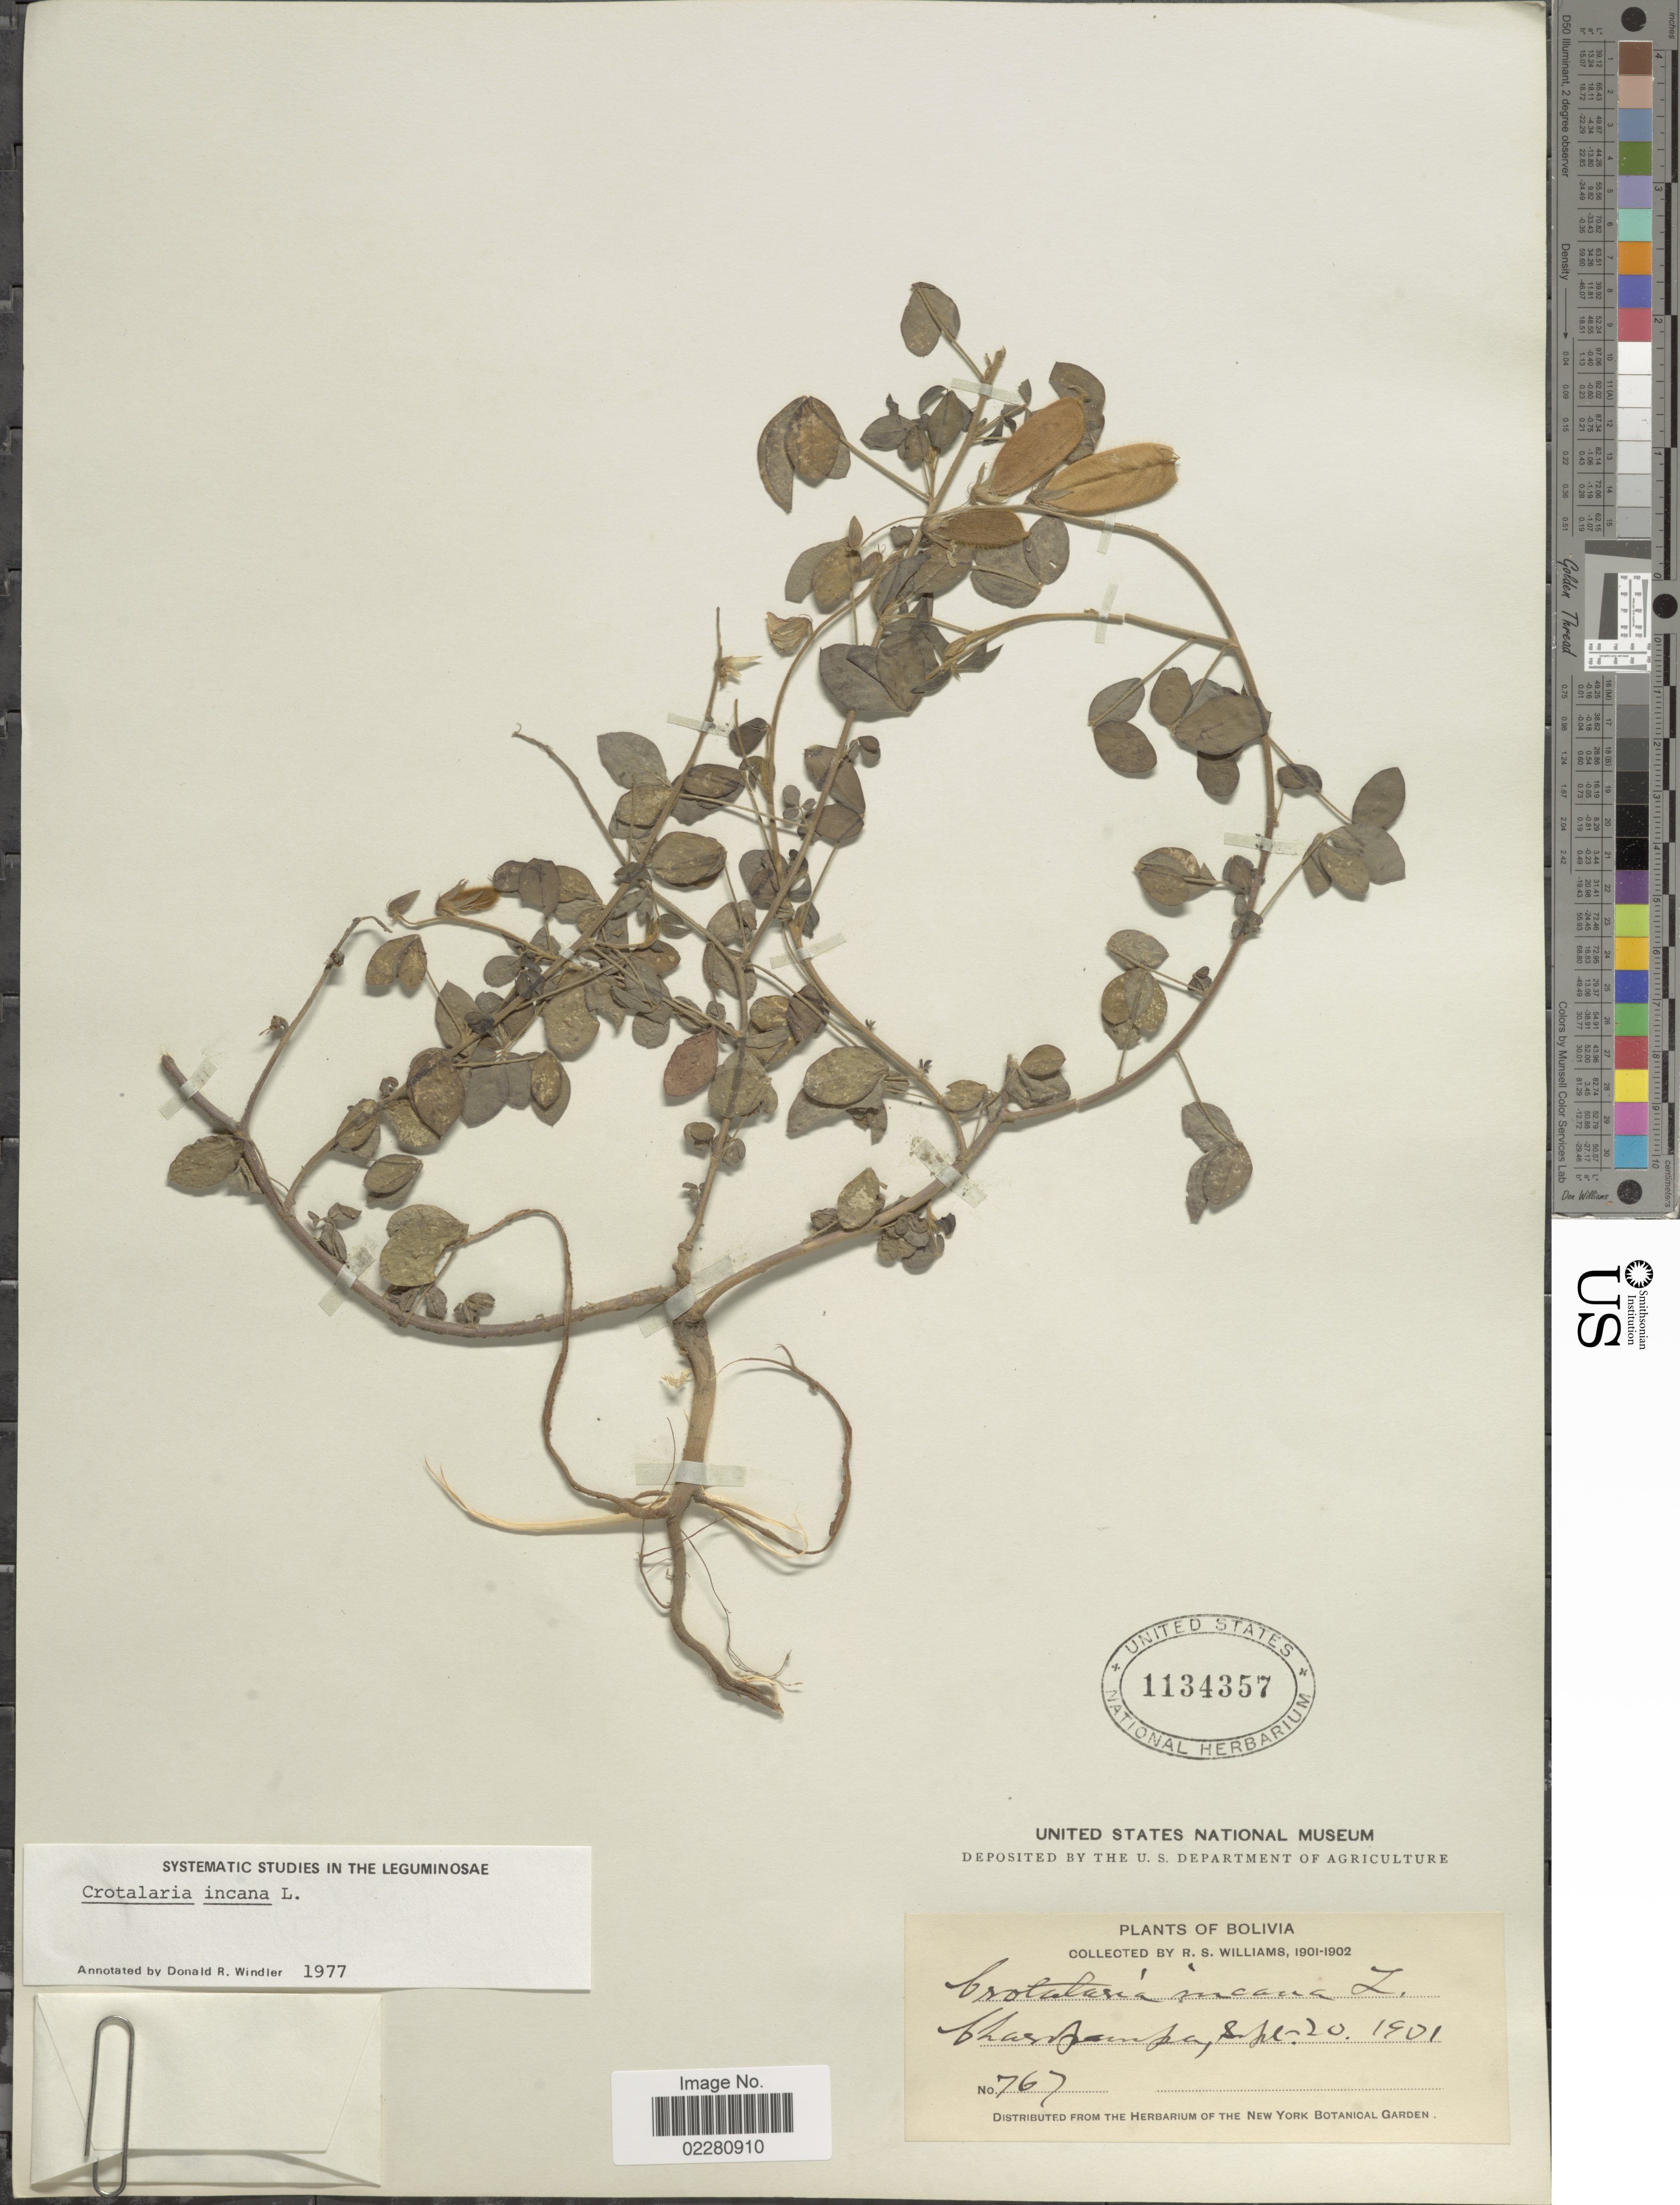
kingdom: Plantae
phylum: Tracheophyta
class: Magnoliopsida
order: Fabales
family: Fabaceae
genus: Crotalaria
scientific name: Crotalaria incana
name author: L.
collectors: R. S. Williams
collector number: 767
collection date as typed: Sep. 20, 1901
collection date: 1901-09-20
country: Bolivia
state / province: La Páz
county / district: Larecaja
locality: Charopampa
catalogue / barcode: US 1134357